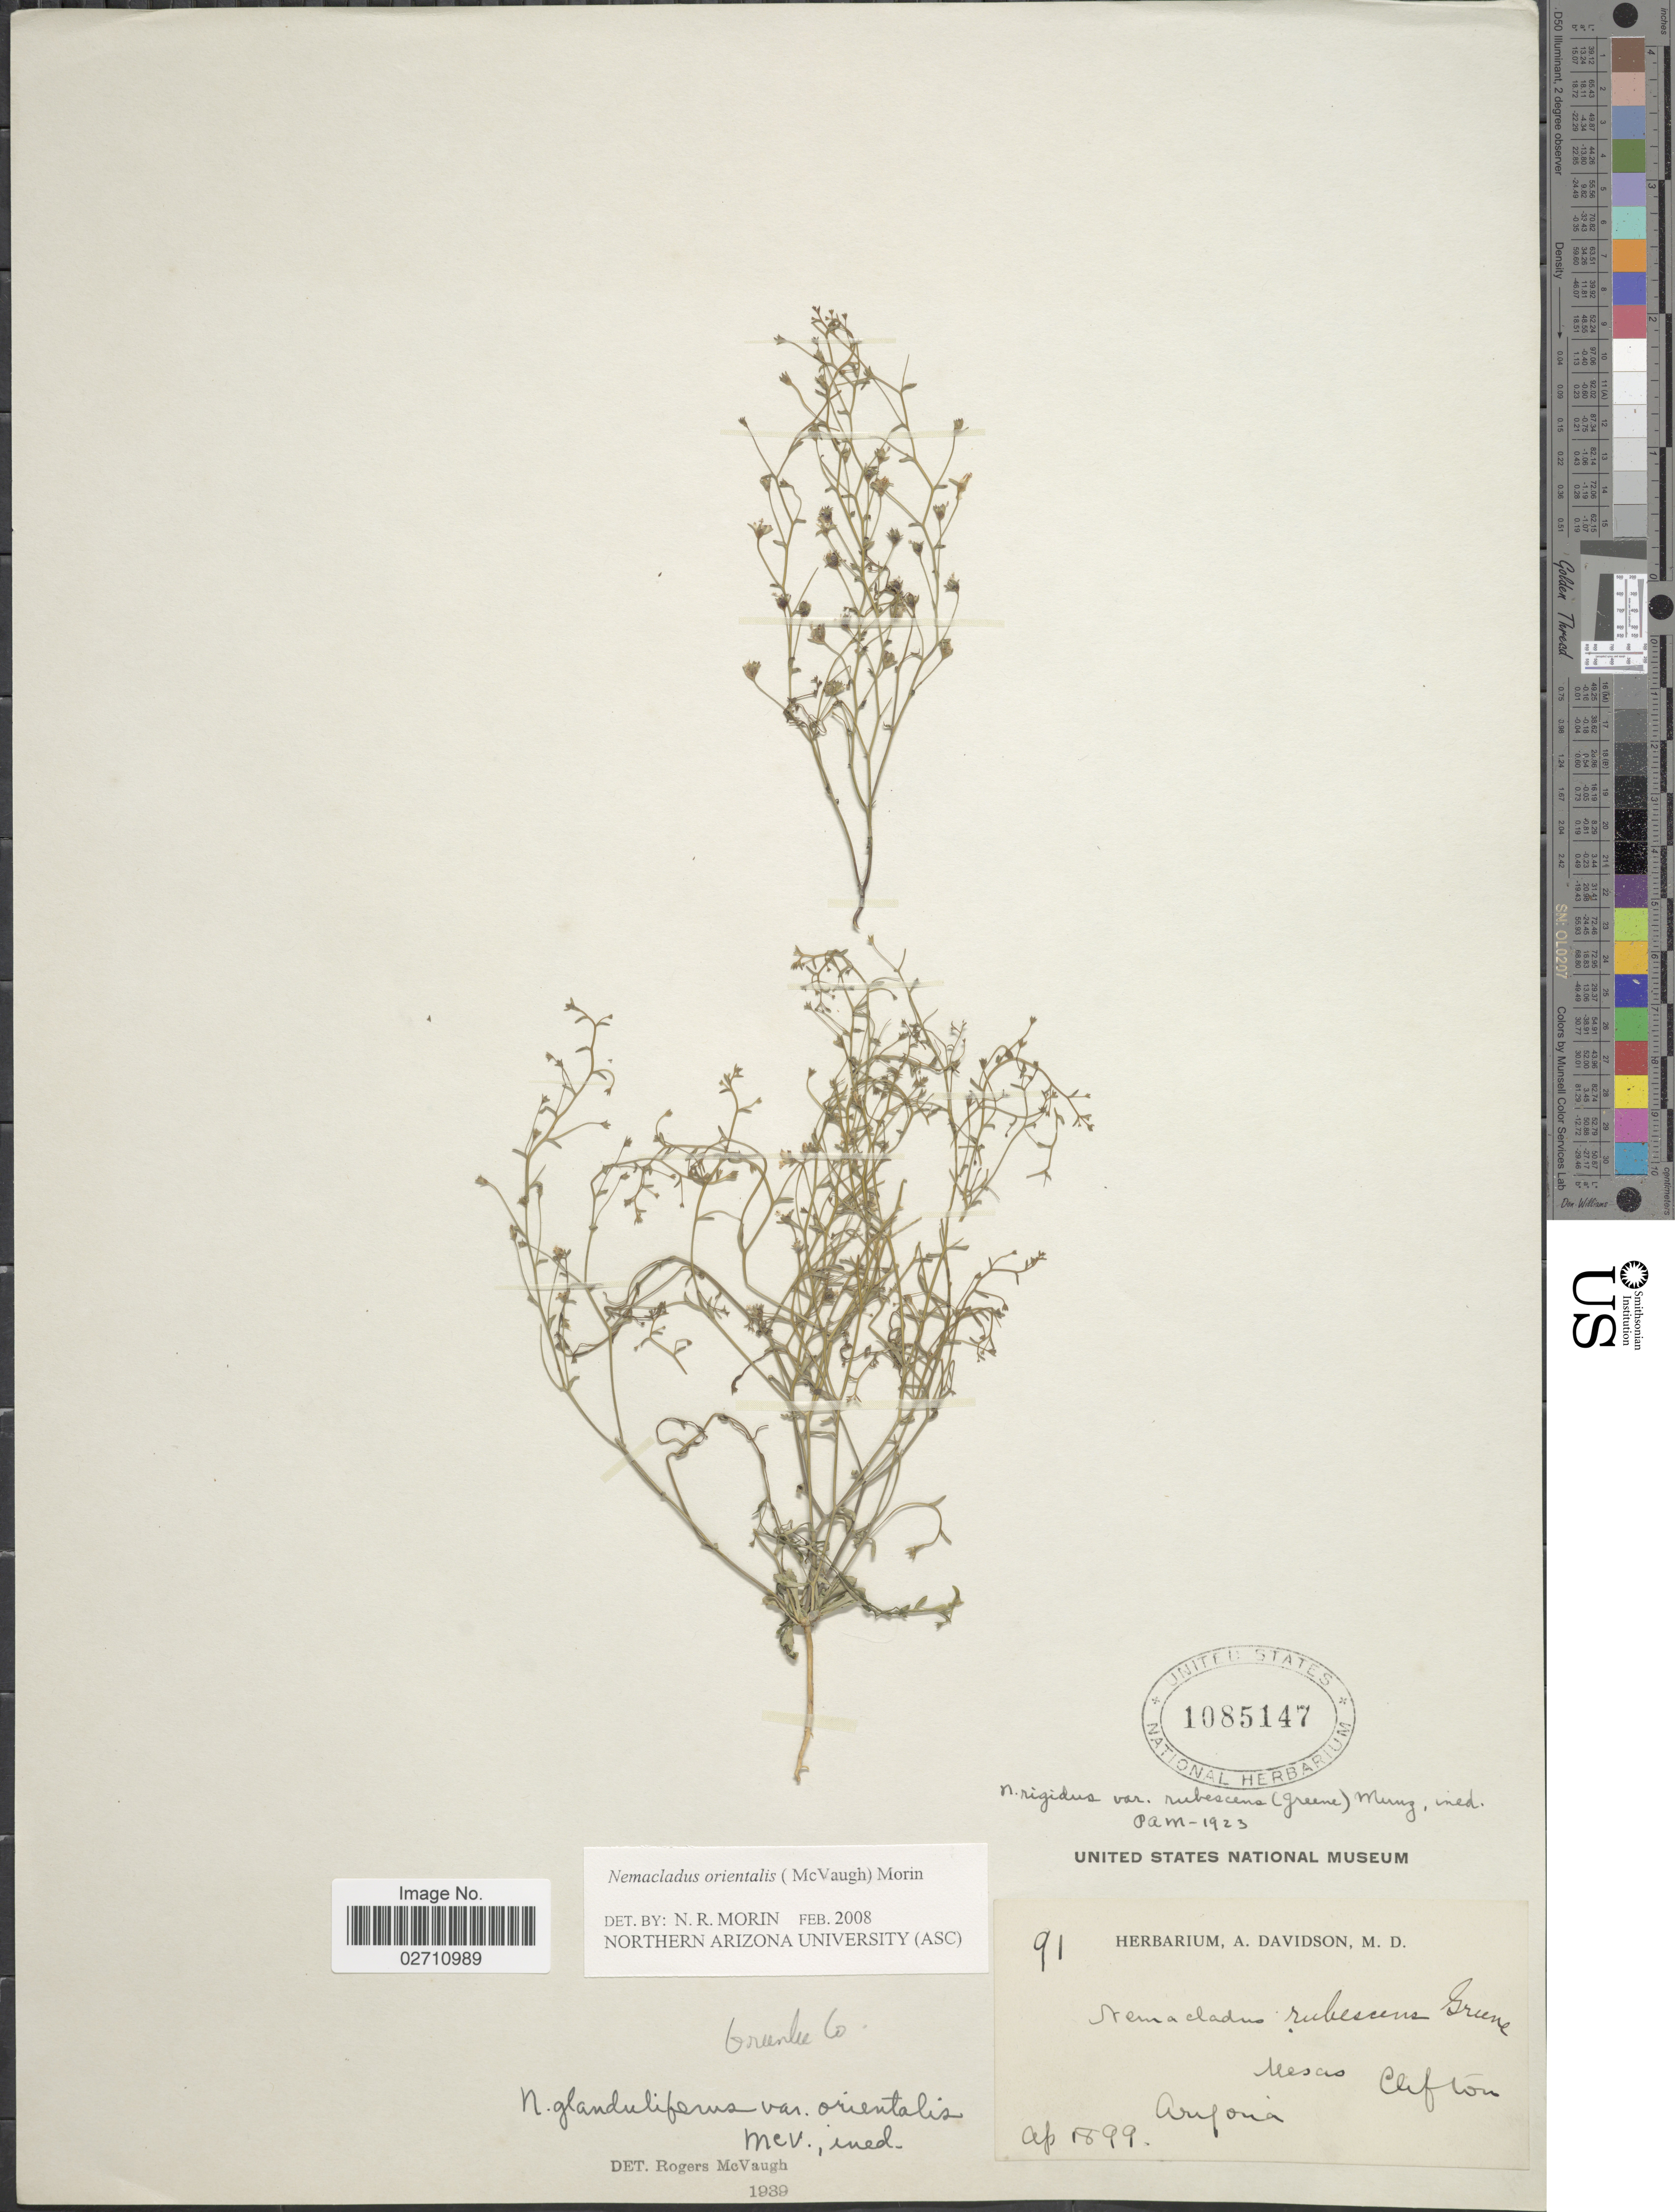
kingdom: Plantae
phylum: Tracheophyta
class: Magnoliopsida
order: Asterales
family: Campanulaceae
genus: Nemacladus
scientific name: Nemacladus orientalis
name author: (McVaugh) Morin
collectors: ex herb. A. Davidson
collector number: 91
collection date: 1899-04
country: United States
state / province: Arizona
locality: Mesas, Clifton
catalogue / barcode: US 1085147